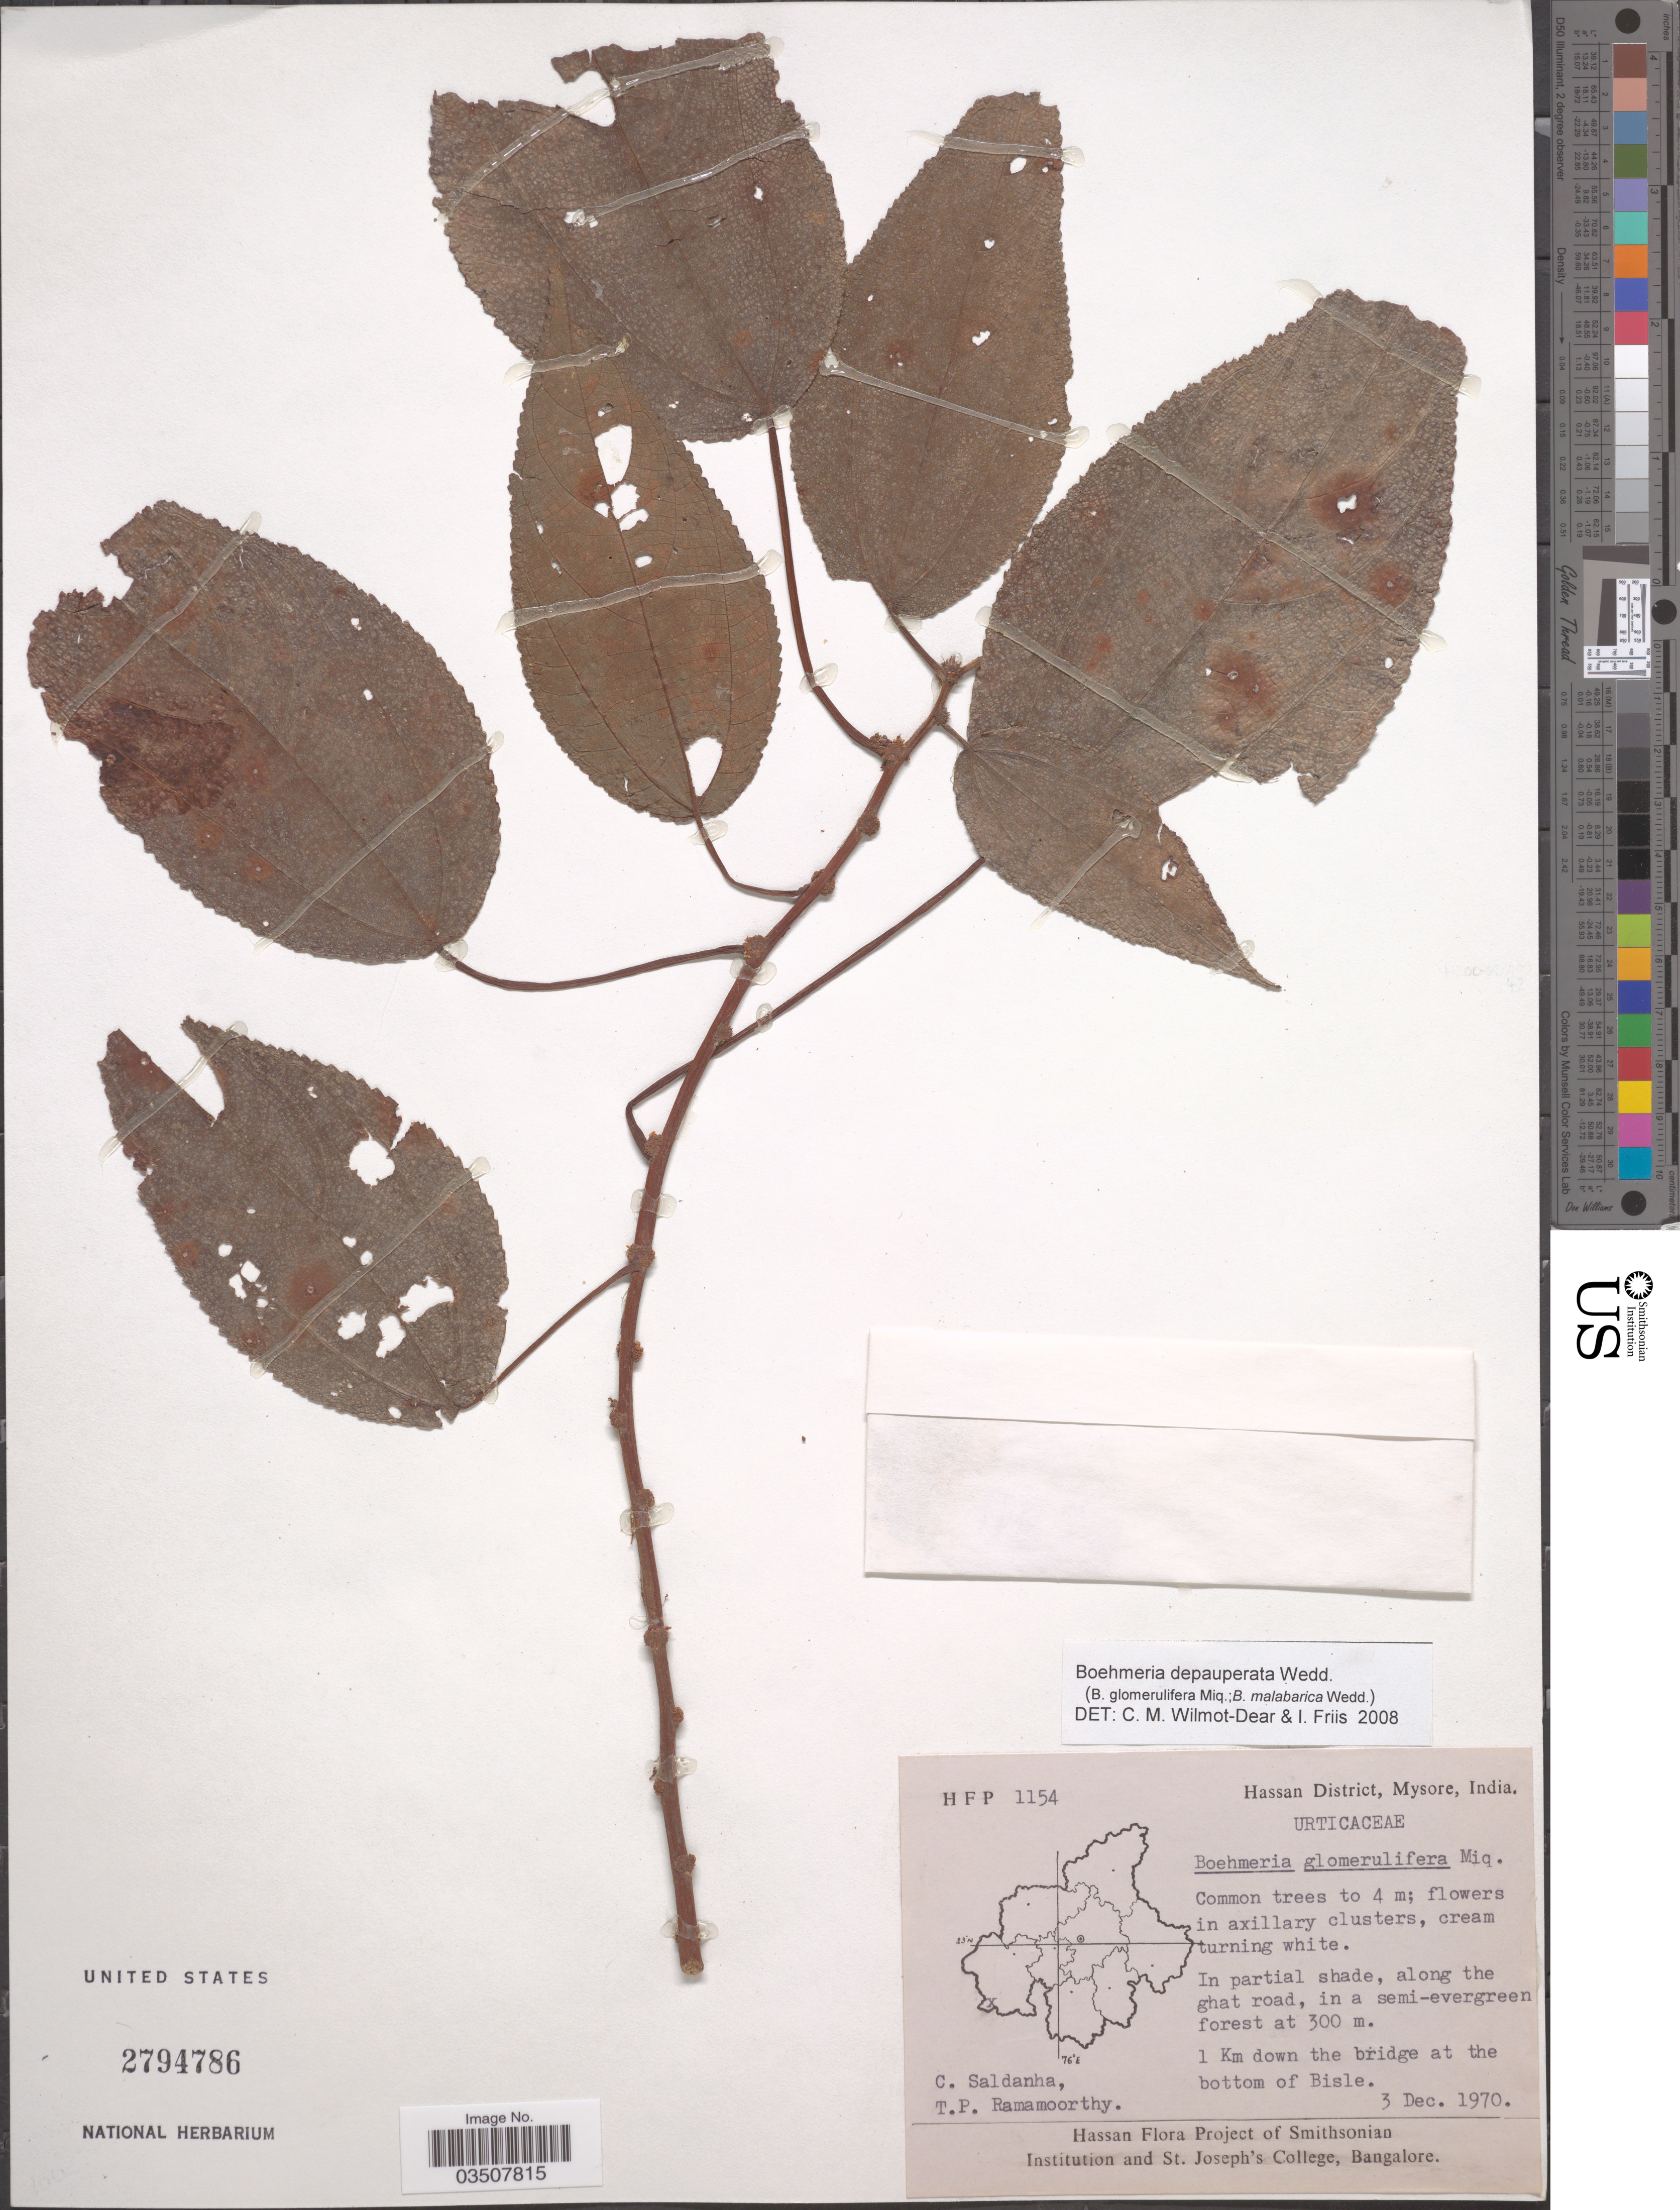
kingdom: Plantae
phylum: Tracheophyta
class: Magnoliopsida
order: Rosales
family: Urticaceae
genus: Boehmeria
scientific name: Boehmeria depauperata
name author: Wedd.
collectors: C. Saldanha & T. P. Ramamoorthy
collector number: HFP1154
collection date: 1970-12-03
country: India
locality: Hassan District, Mysore. 1 Km down the bridge at the bottom of Bisle.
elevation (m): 300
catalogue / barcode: US 2794786